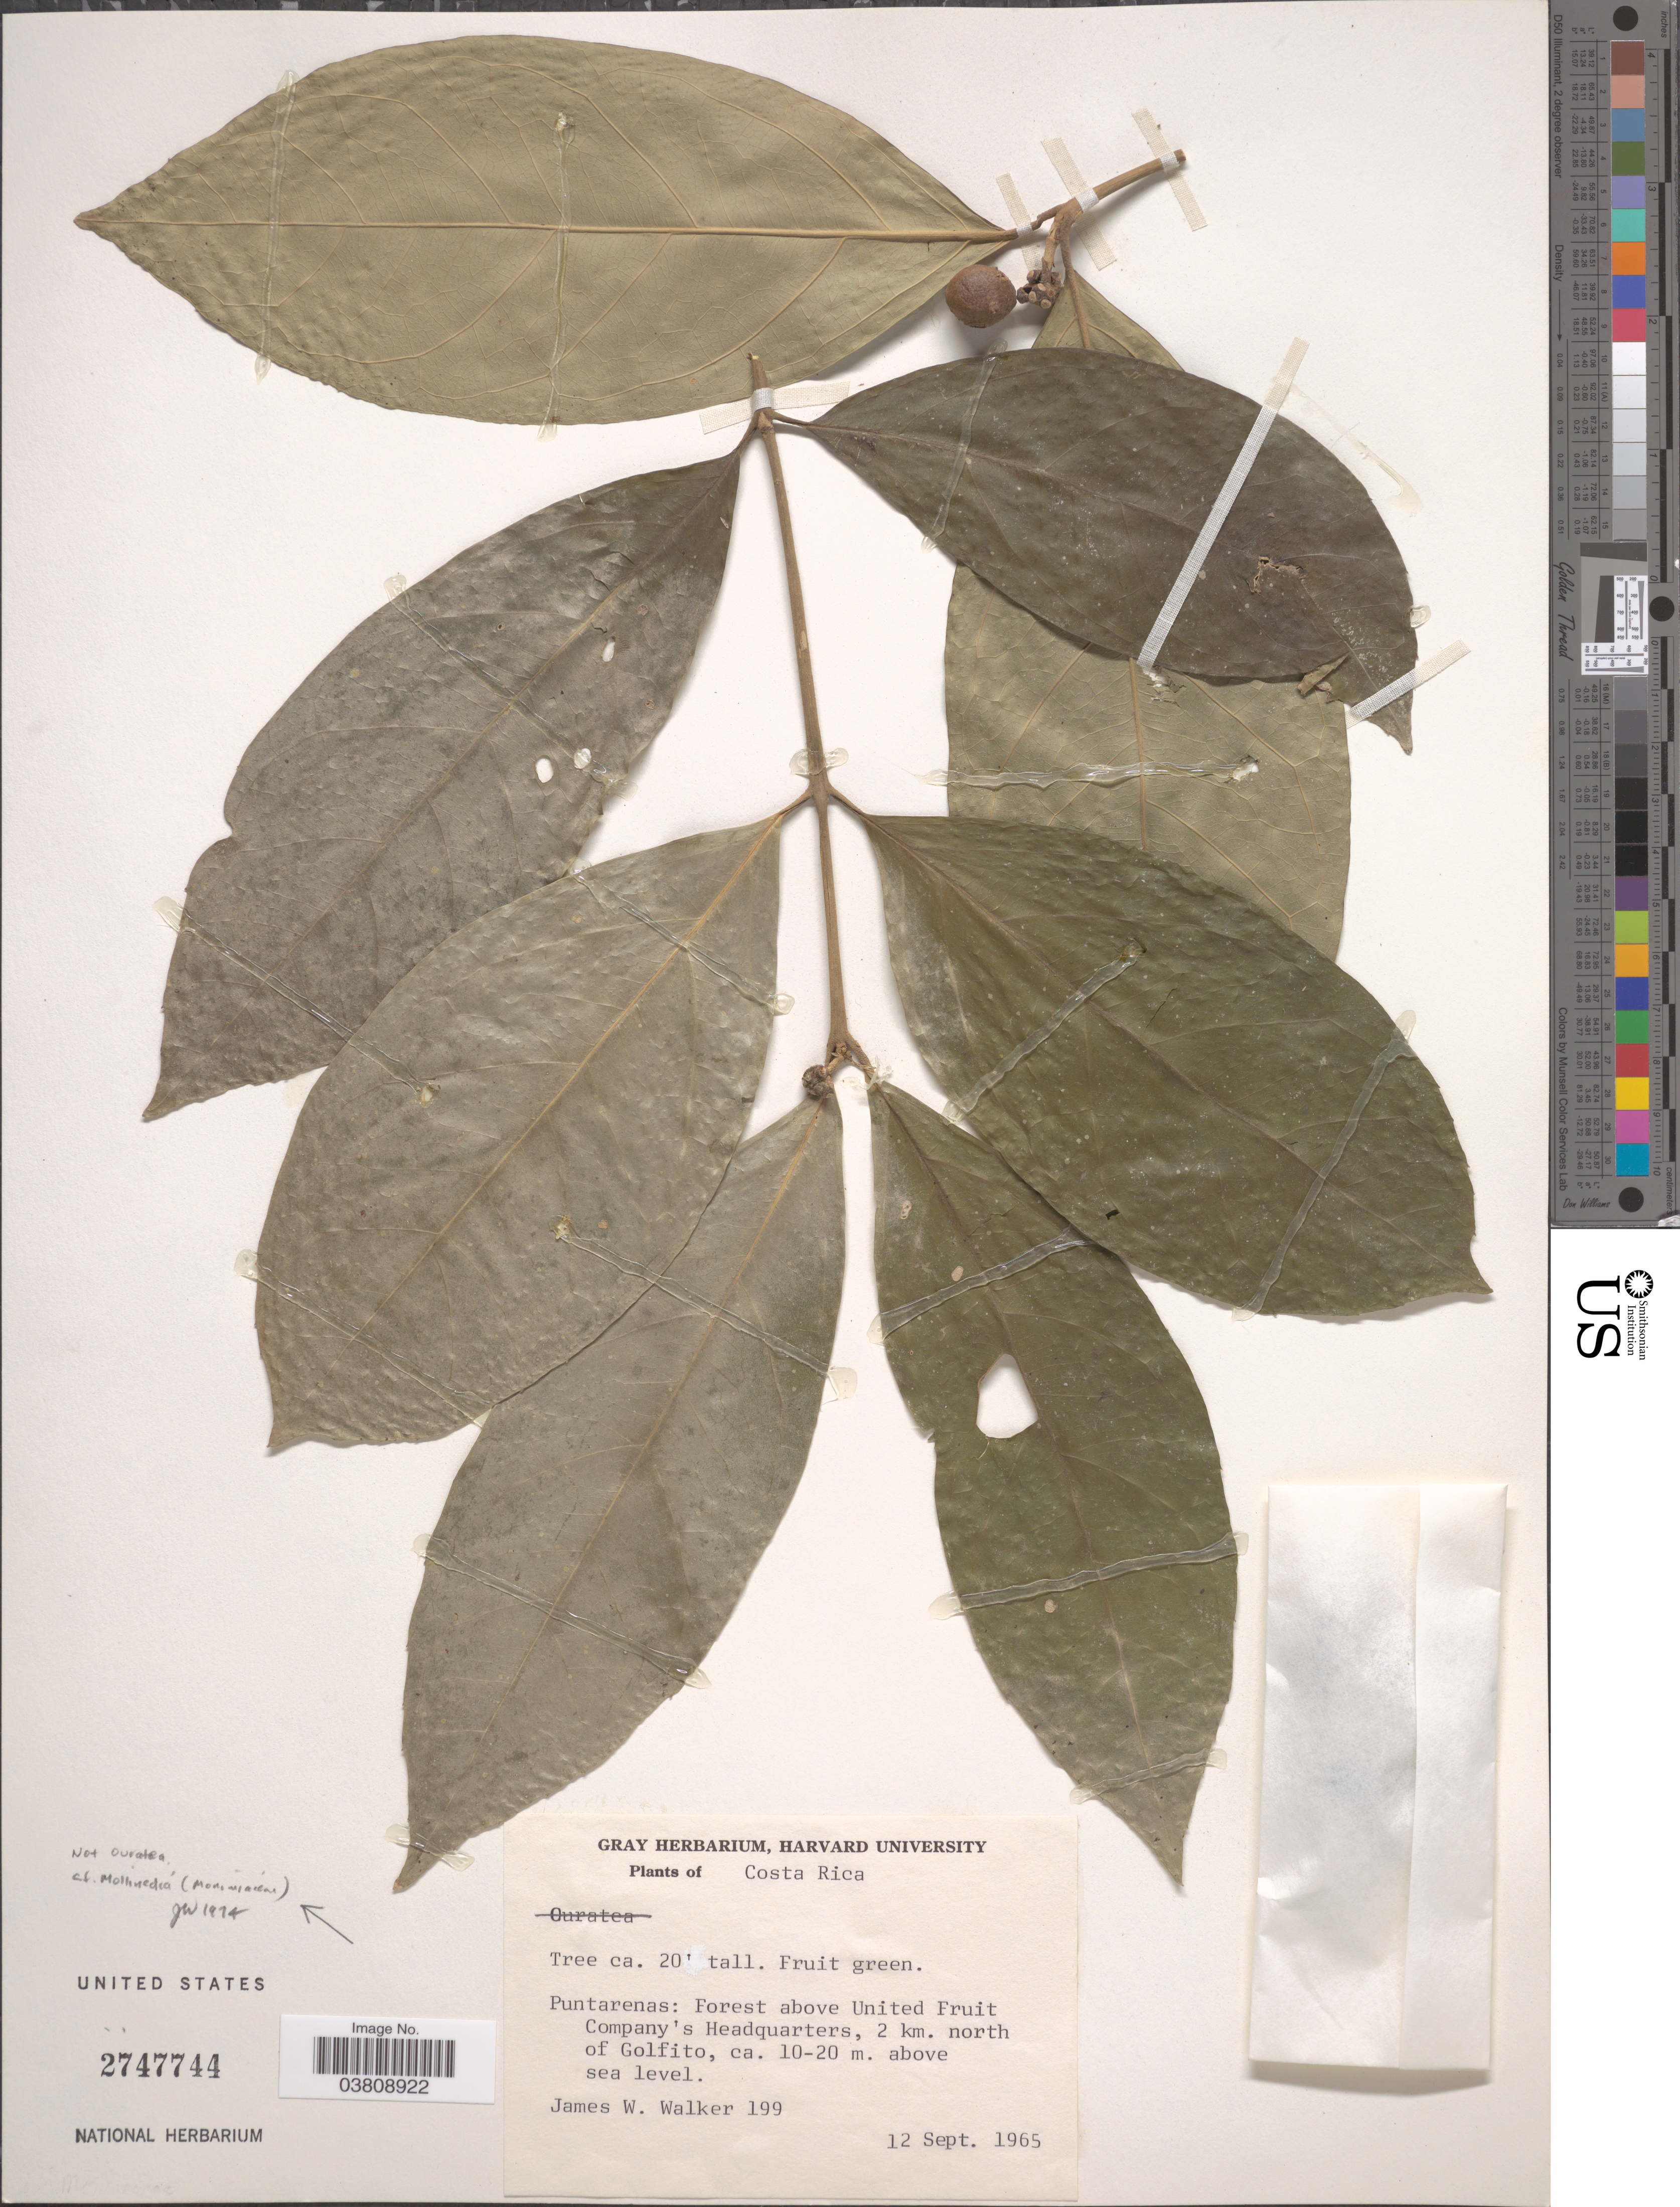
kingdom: Plantae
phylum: Tracheophyta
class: Magnoliopsida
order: Laurales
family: Monimiaceae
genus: Mollinedia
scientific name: Mollinedia sp.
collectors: J. W. Walker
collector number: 199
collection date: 1965-09-12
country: Costa Rica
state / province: Puntarenas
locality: Forest above United Fruit Company's Headquarters, 2 km. north of Golfito.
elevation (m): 10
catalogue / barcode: US 2747744